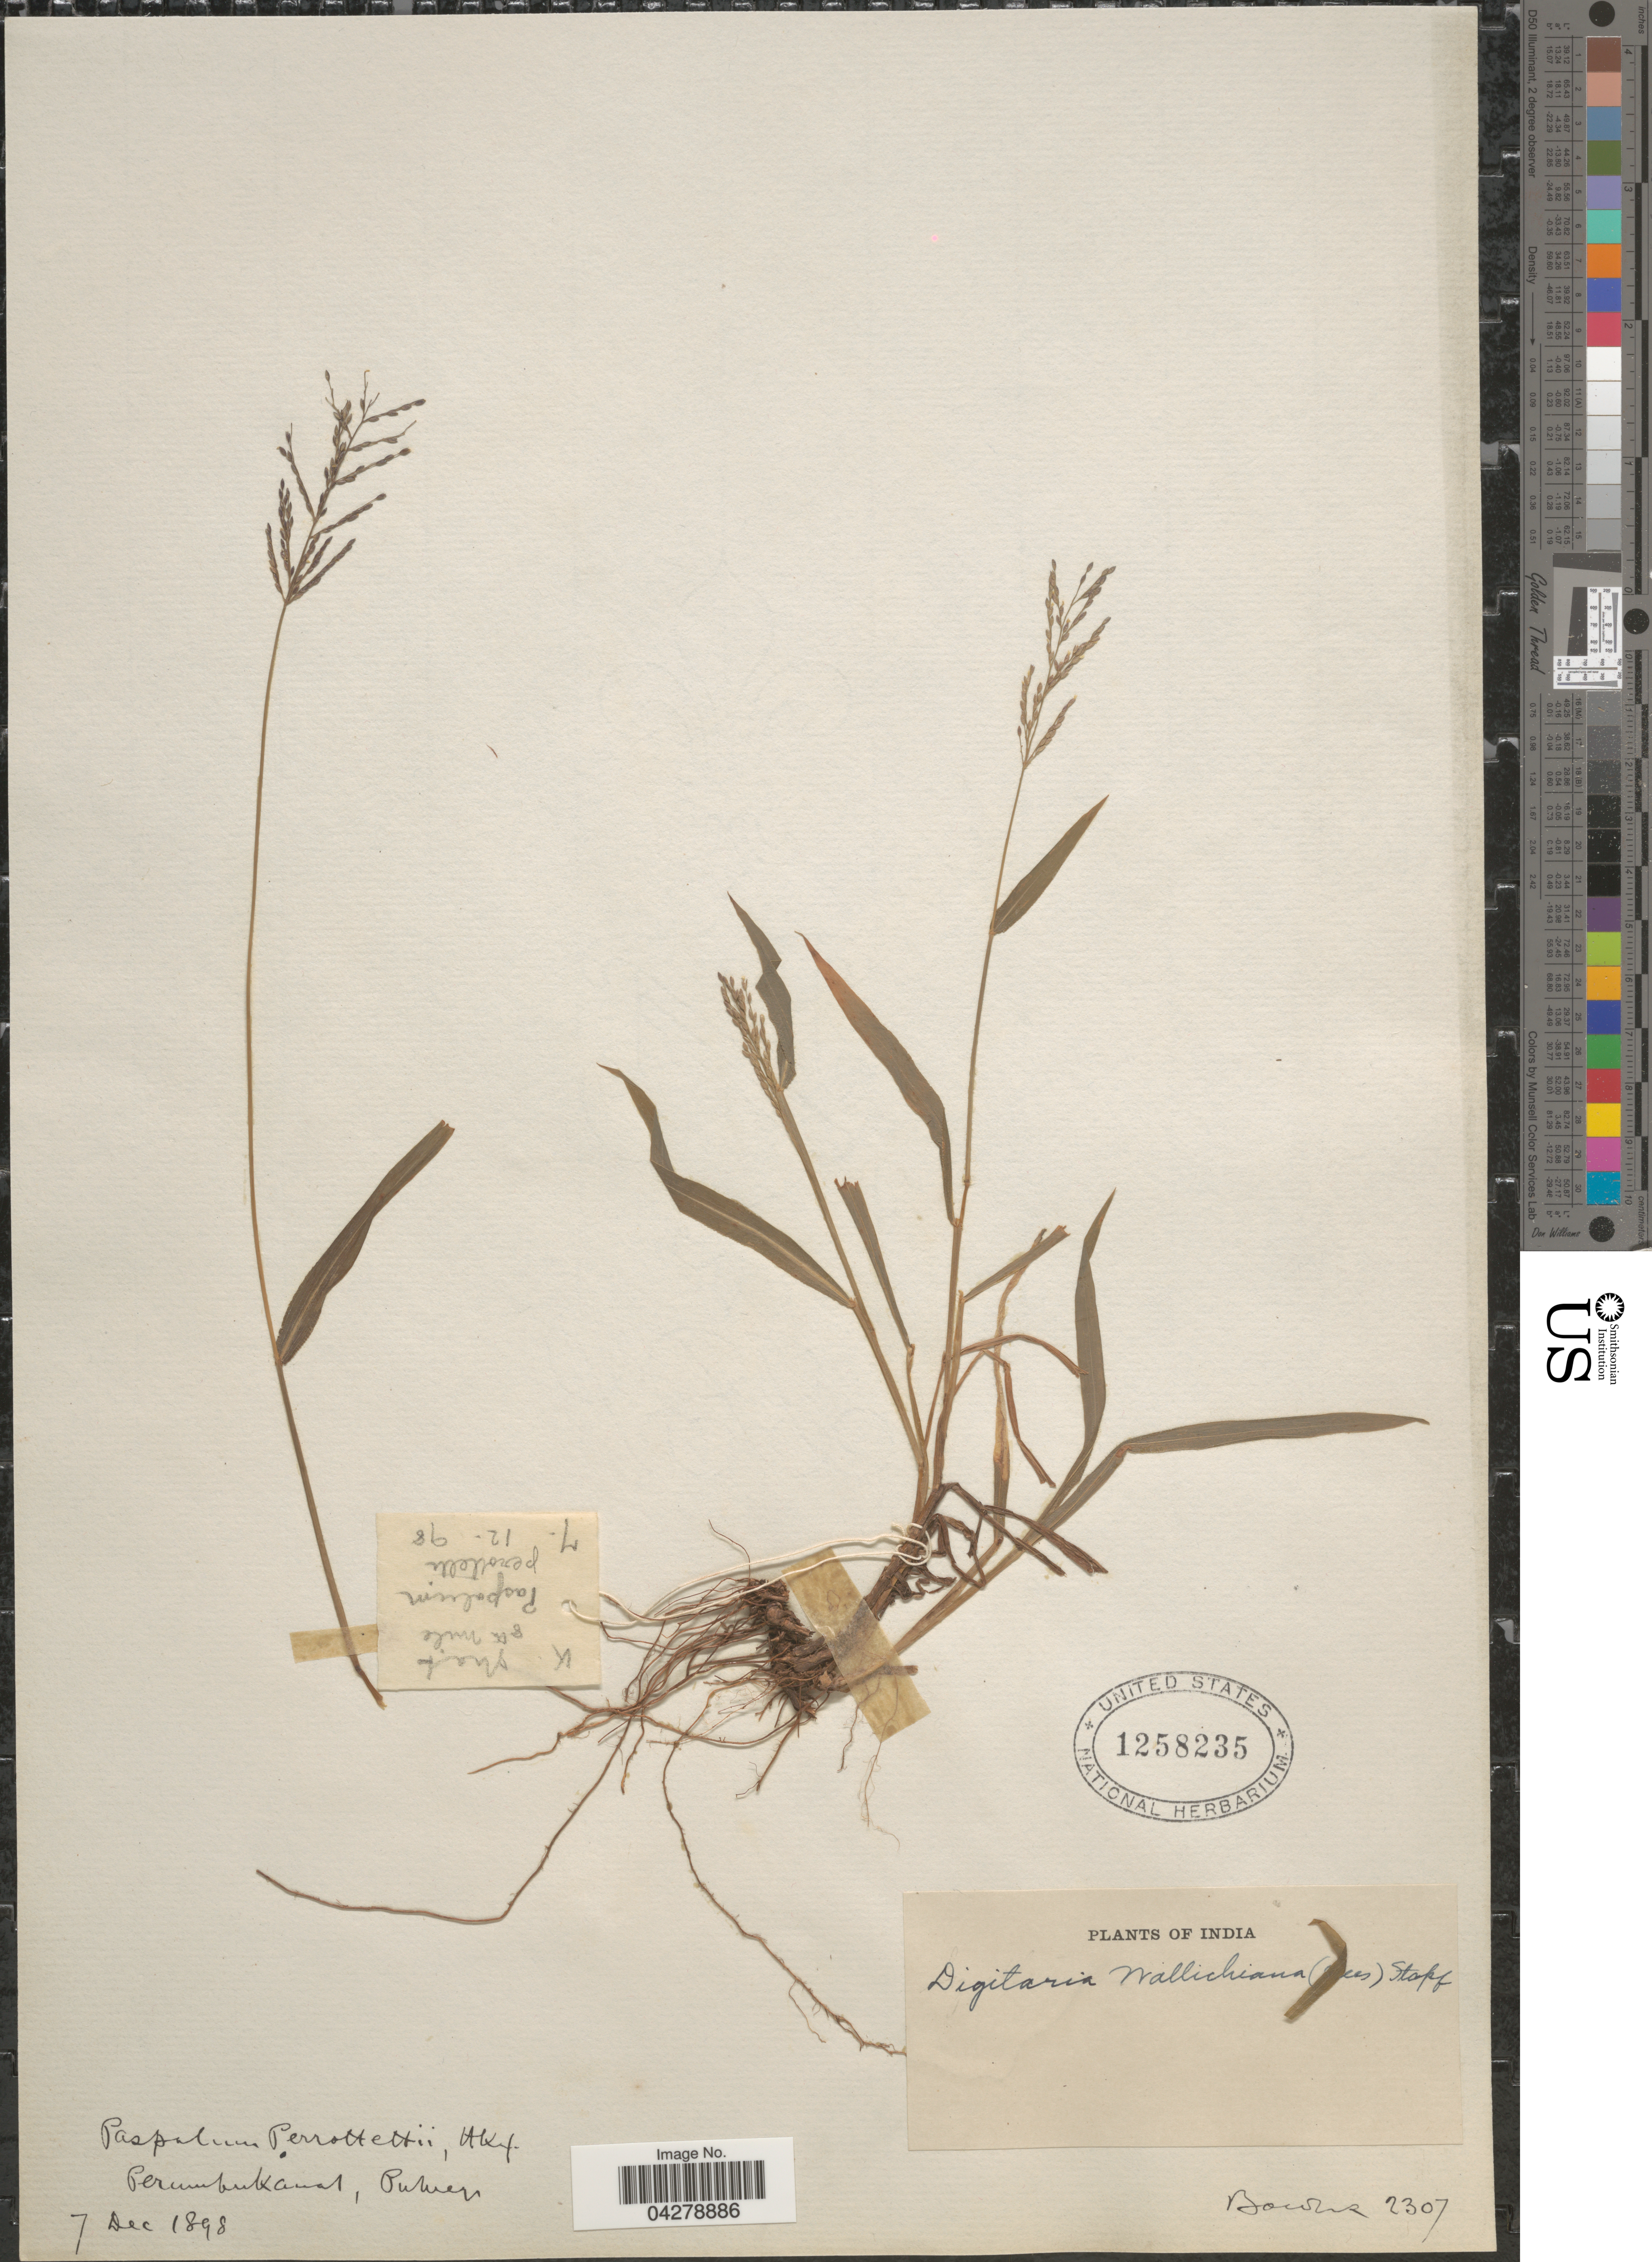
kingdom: Plantae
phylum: Tracheophyta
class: Liliopsida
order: Poales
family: Poaceae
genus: Digitaria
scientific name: Digitaria wallichiana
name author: (Nees) Stapf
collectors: -- Bourne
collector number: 2307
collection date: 1898-12-07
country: India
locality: PerumbuKanal, Punian. 8th mile.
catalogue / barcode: US 1258235